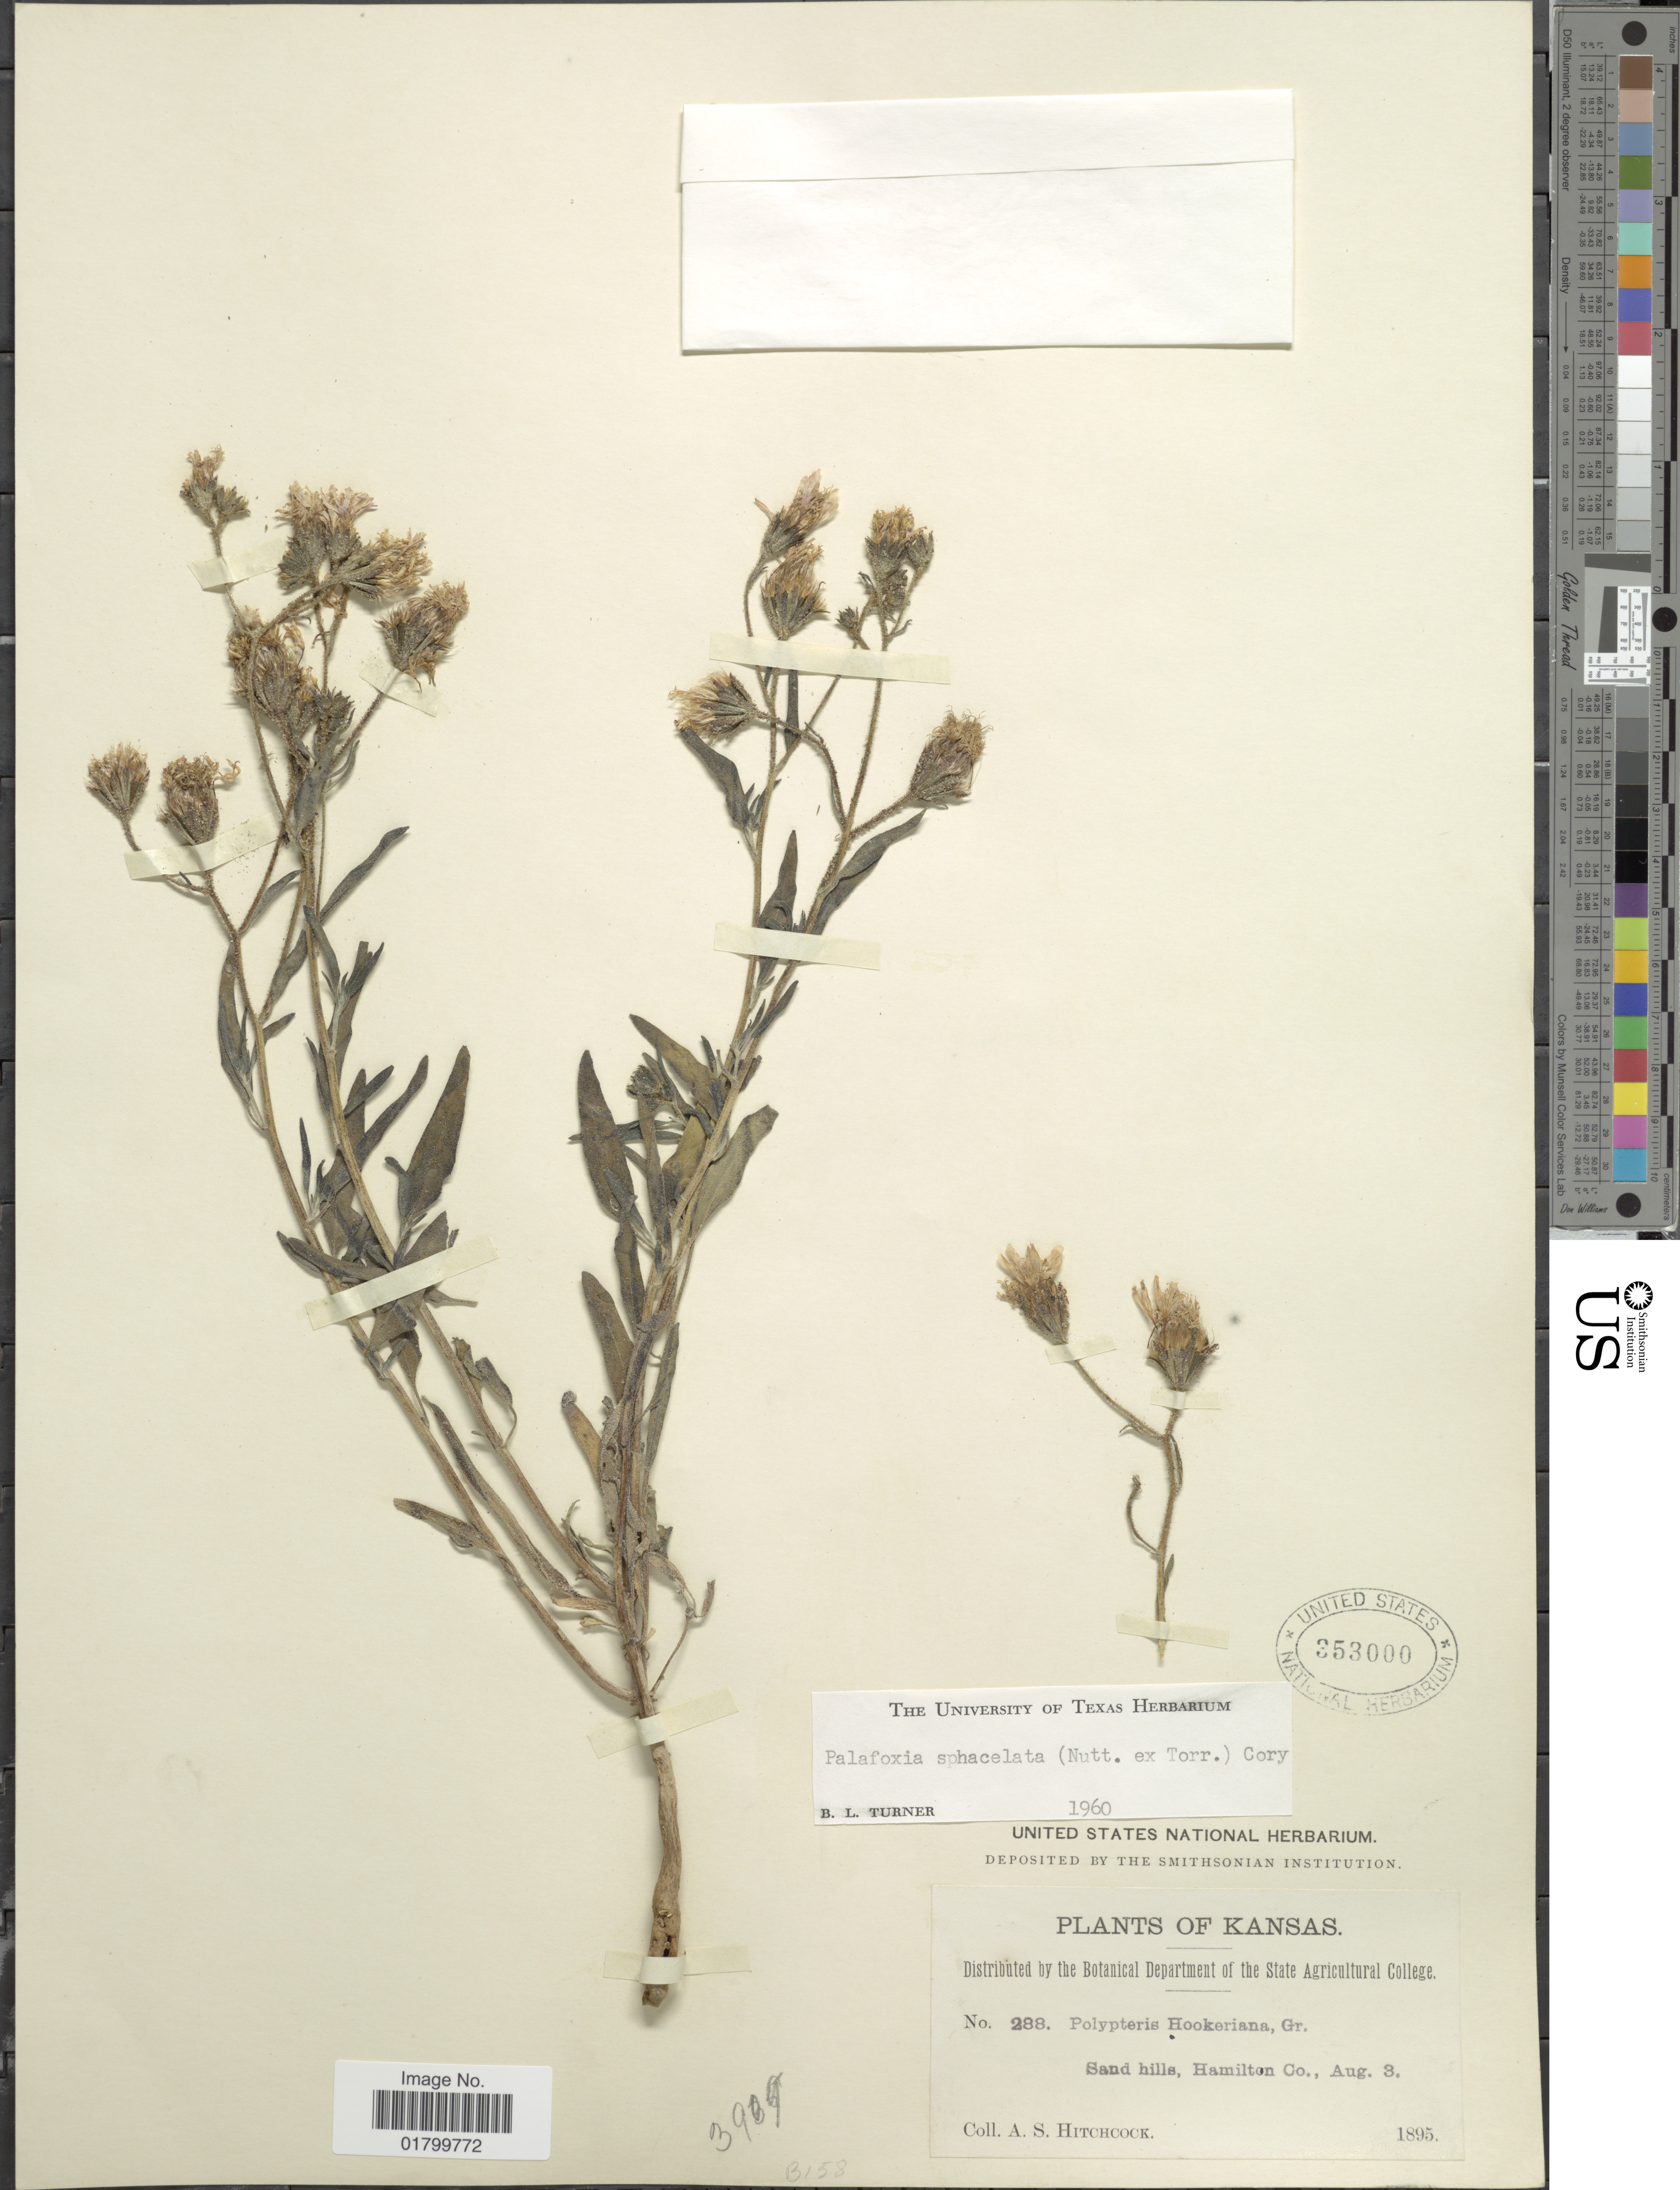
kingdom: Plantae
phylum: Tracheophyta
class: Magnoliopsida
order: Asterales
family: Asteraceae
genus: Palafoxia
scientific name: Palafoxia sphacelata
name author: (Nutt. ex Torr.) Cory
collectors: A. S. Hitchcock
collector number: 288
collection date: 1895-08-03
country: United States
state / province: Kansas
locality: Sand hills, Hamilton Co.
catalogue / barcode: US 353000